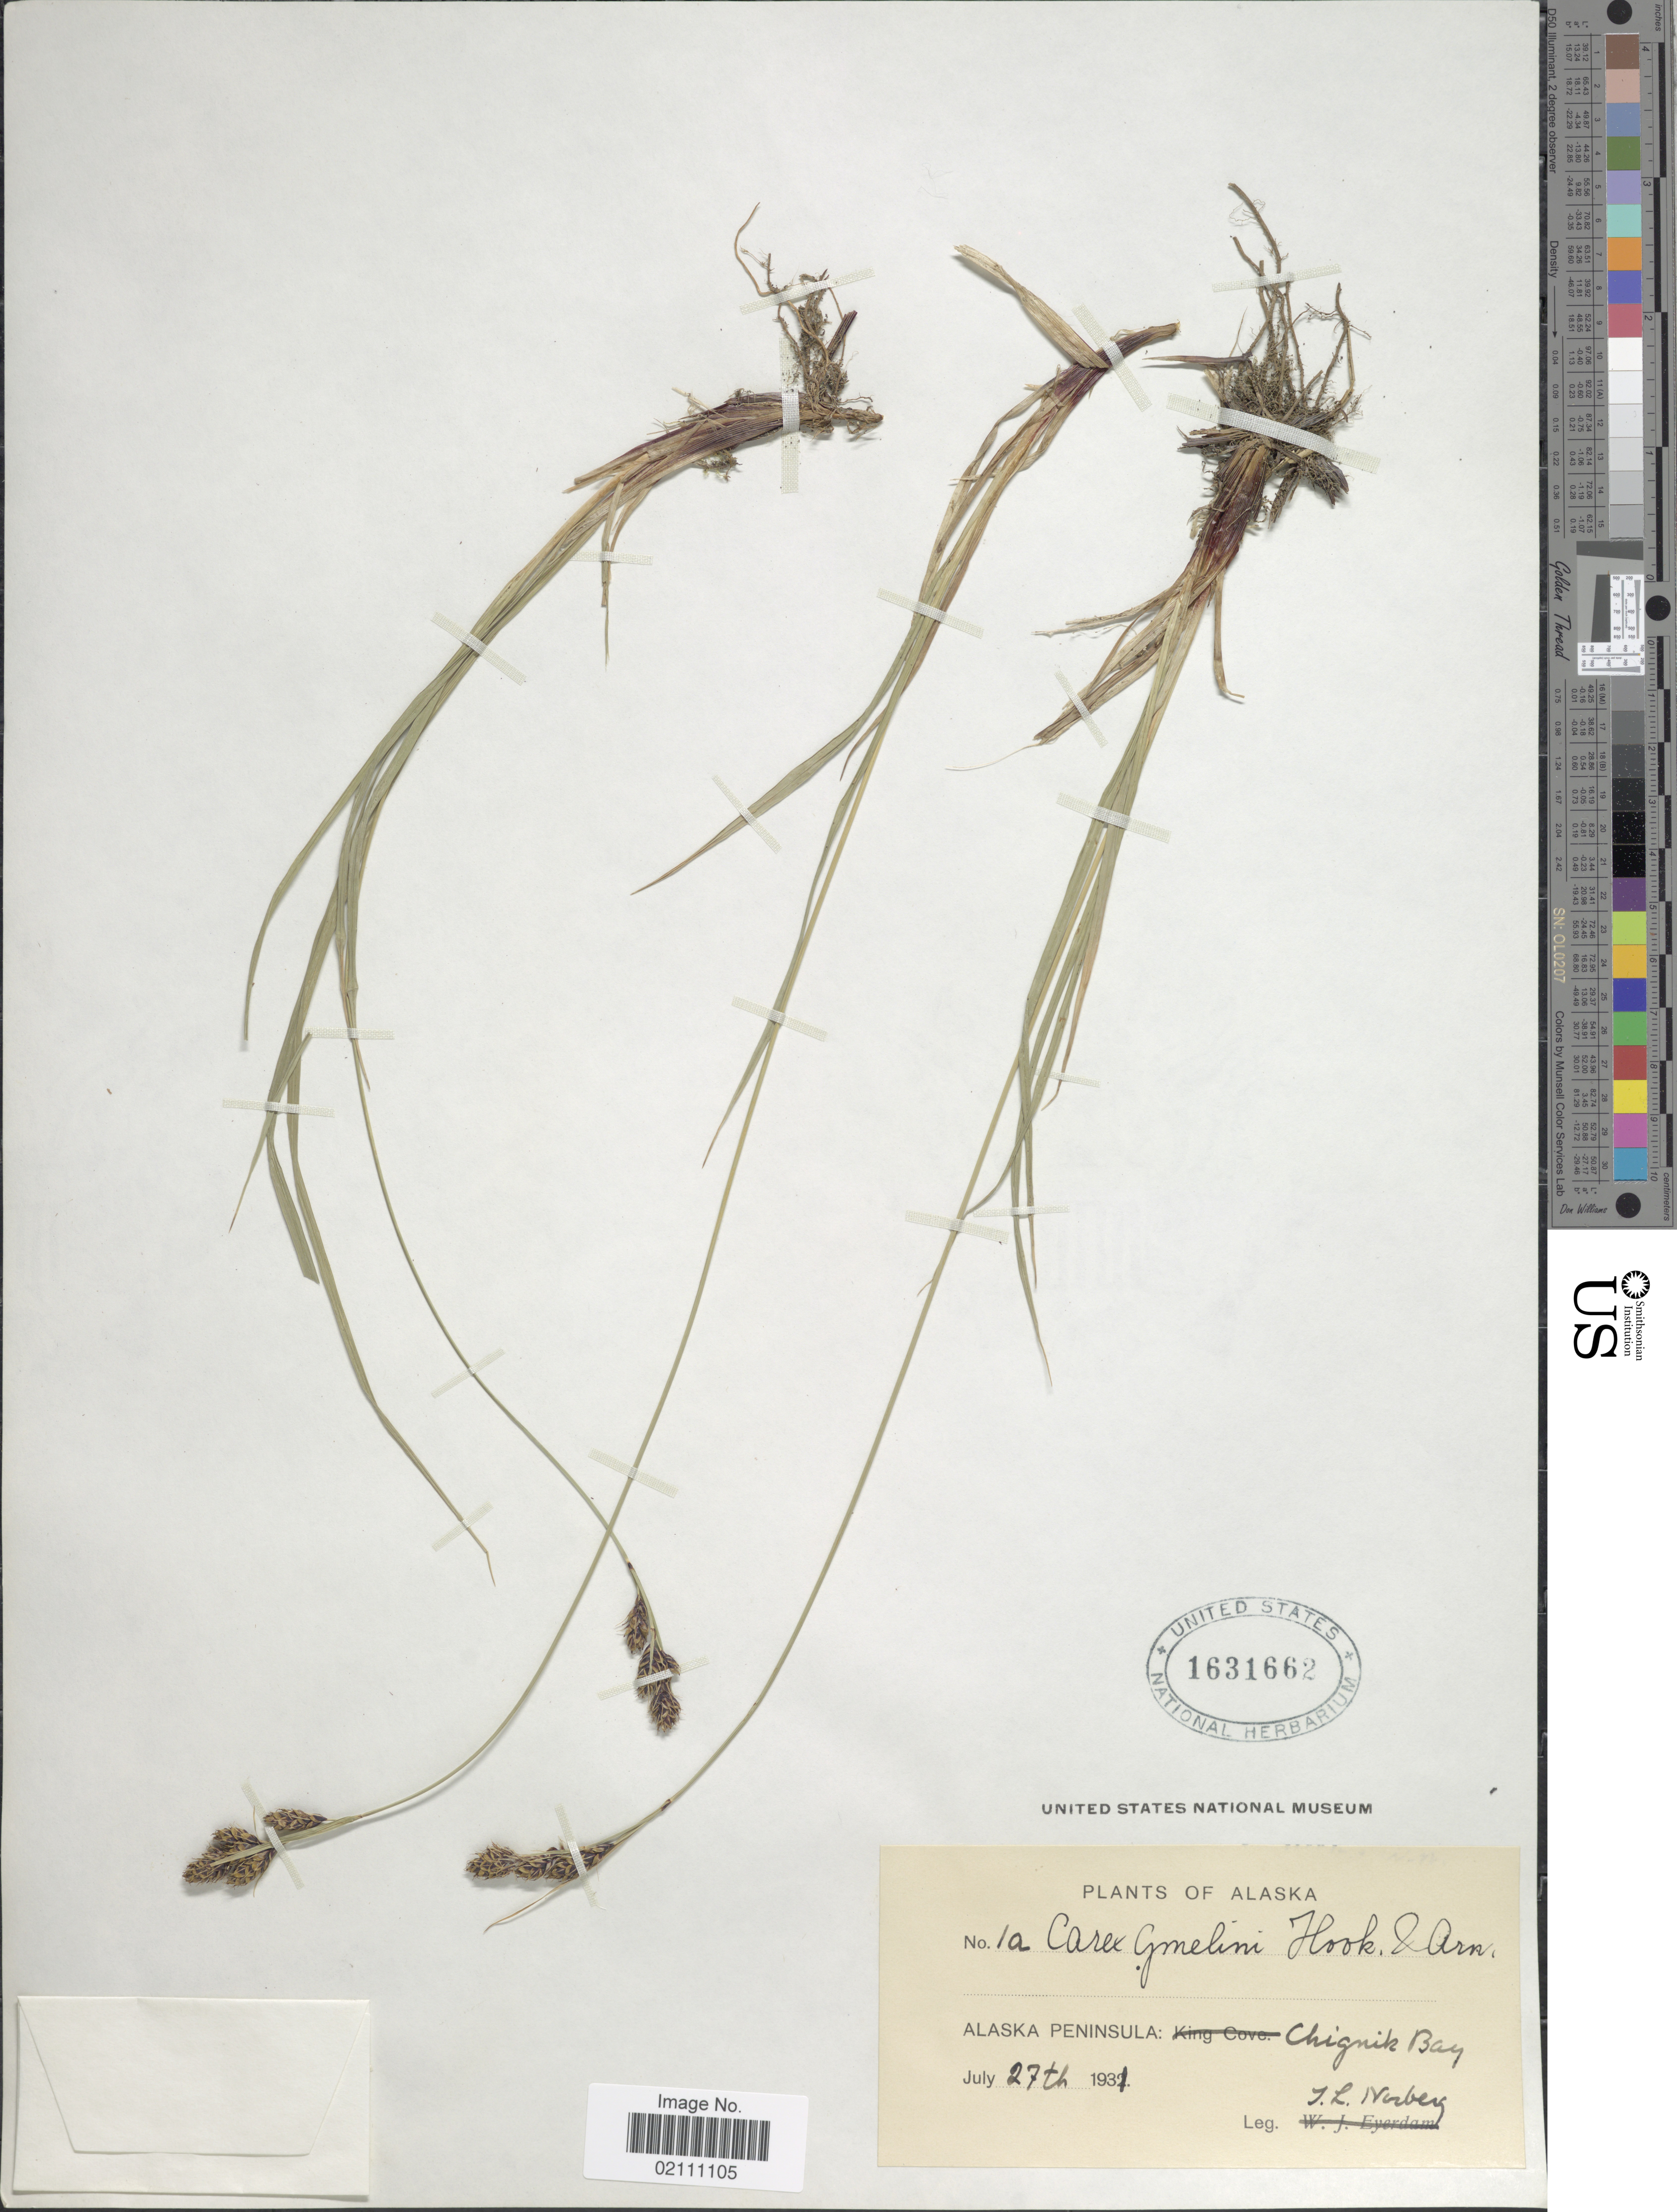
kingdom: Plantae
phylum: Tracheophyta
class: Liliopsida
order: Poales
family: Cyperaceae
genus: Carex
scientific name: Carex gmelinii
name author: Hook. & Arn.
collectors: I. Norberg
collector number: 1a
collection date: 1931-07-27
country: United States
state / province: Alaska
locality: Alaska Peninsula: Chignik Bay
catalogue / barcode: US 1631662